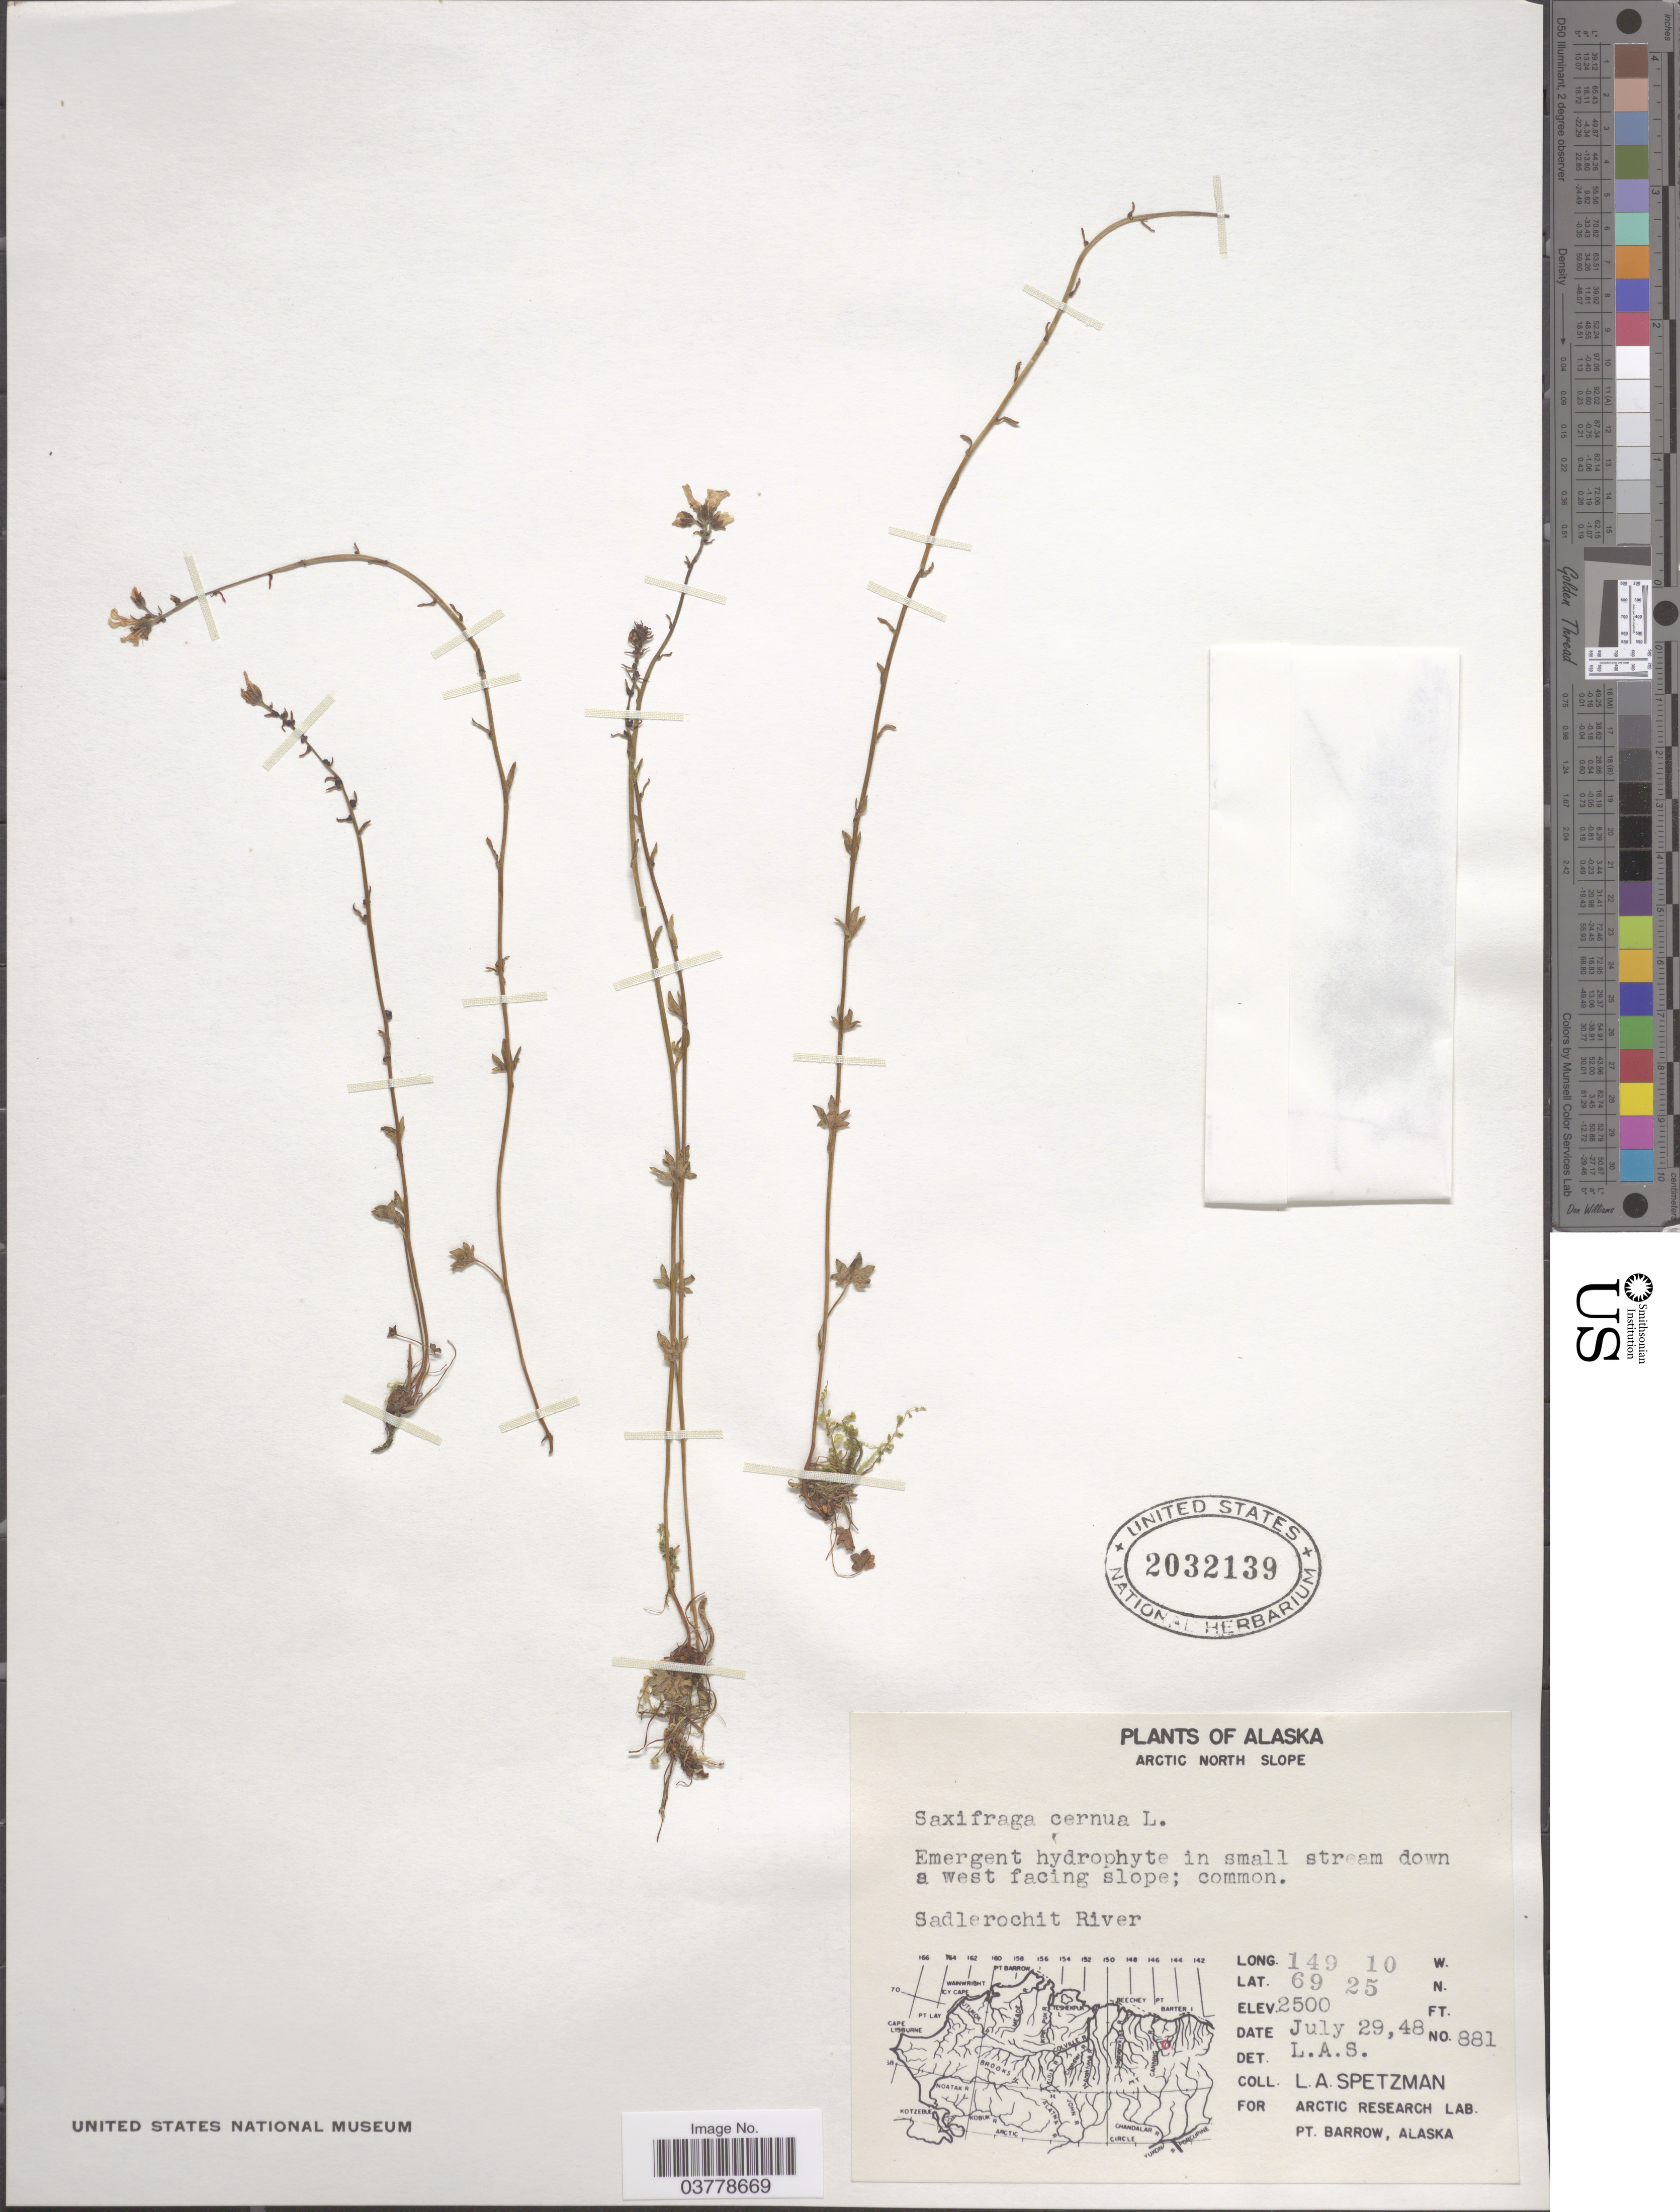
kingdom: Plantae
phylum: Tracheophyta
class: Magnoliopsida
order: Saxifragales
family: Saxifragaceae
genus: Saxifraga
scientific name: Saxifraga cernua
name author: L.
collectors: L. Spetzman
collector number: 881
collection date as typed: Transcribed d/m/y: 29/7/48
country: United States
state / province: Alaska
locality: Arctic North Slope. Sadlerochit River.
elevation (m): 762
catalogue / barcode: US 2032139